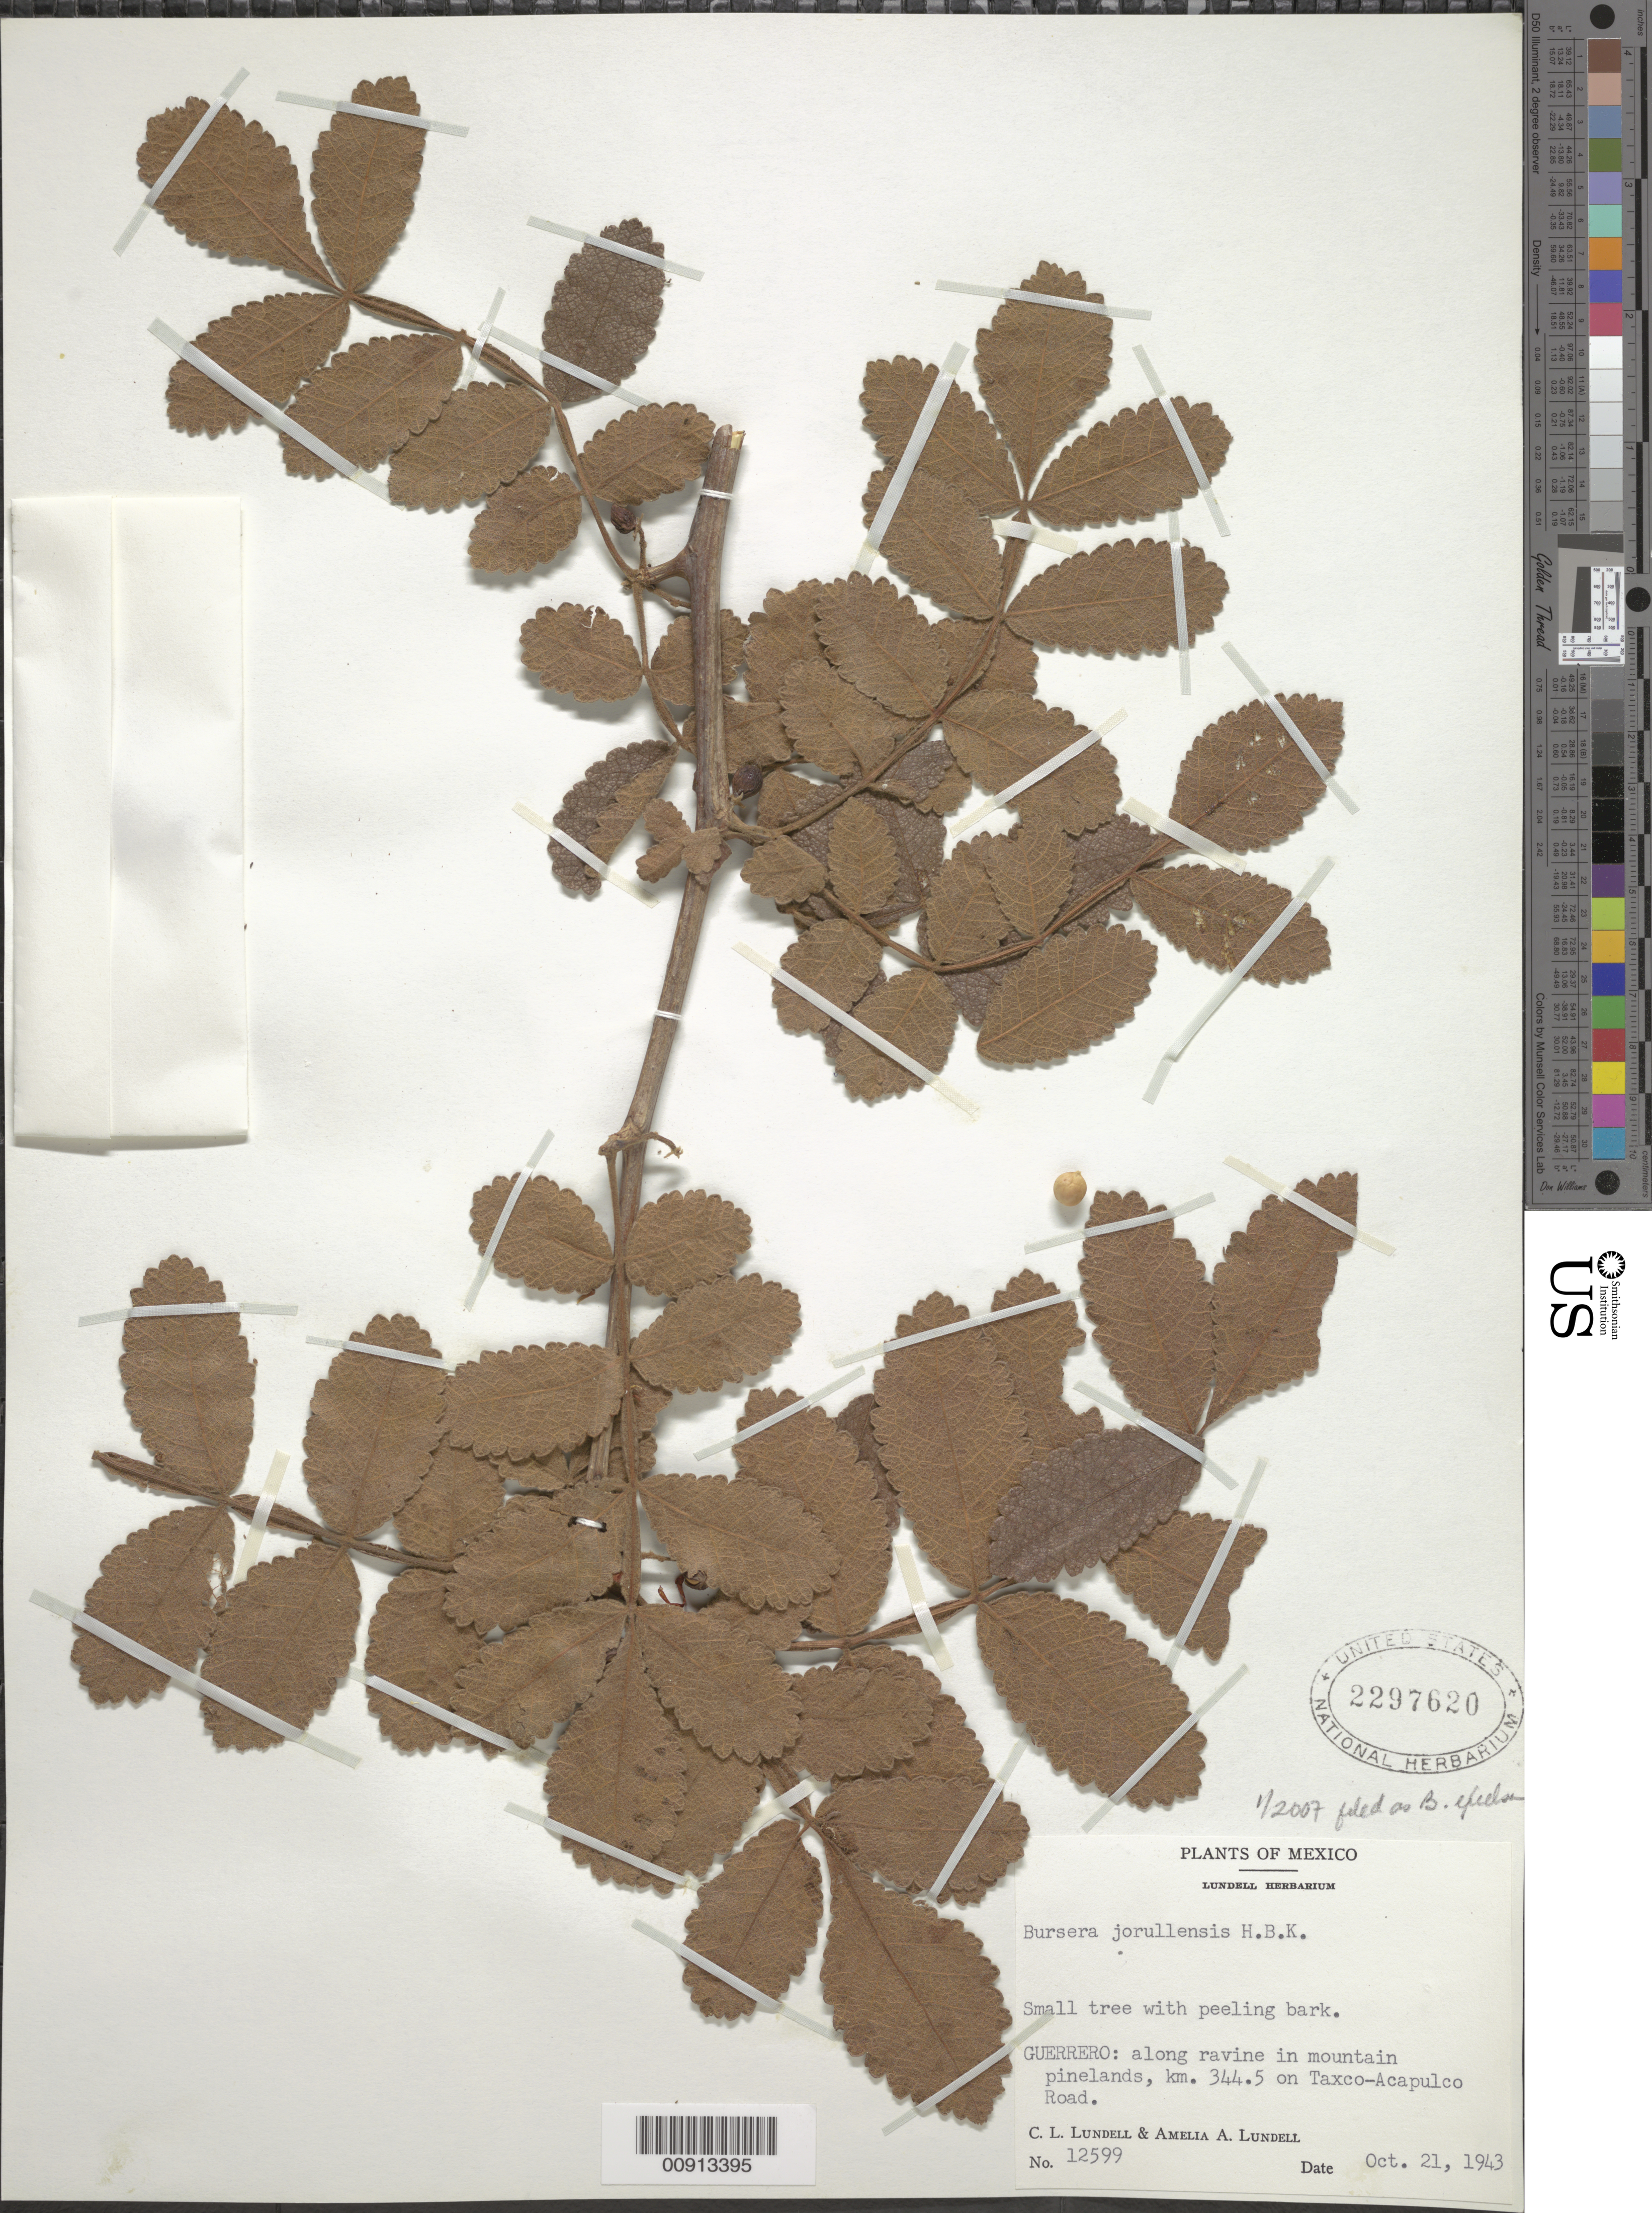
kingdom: Plantae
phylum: Tracheophyta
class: Magnoliopsida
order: Sapindales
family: Burseraceae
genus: Bursera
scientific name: Bursera excelsa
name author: (Kunth) Engl.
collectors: C. L. Lundell & A. A. Lundell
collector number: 12599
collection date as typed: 21 Oct 1943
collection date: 1943-10-21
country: Mexico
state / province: Guerrero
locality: Guerrero: Along ravine in mountain pinelands km. 344.5 on Taxco-Acapulco Road.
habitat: Along ravine in mountain pinelands.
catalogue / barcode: US 2297620